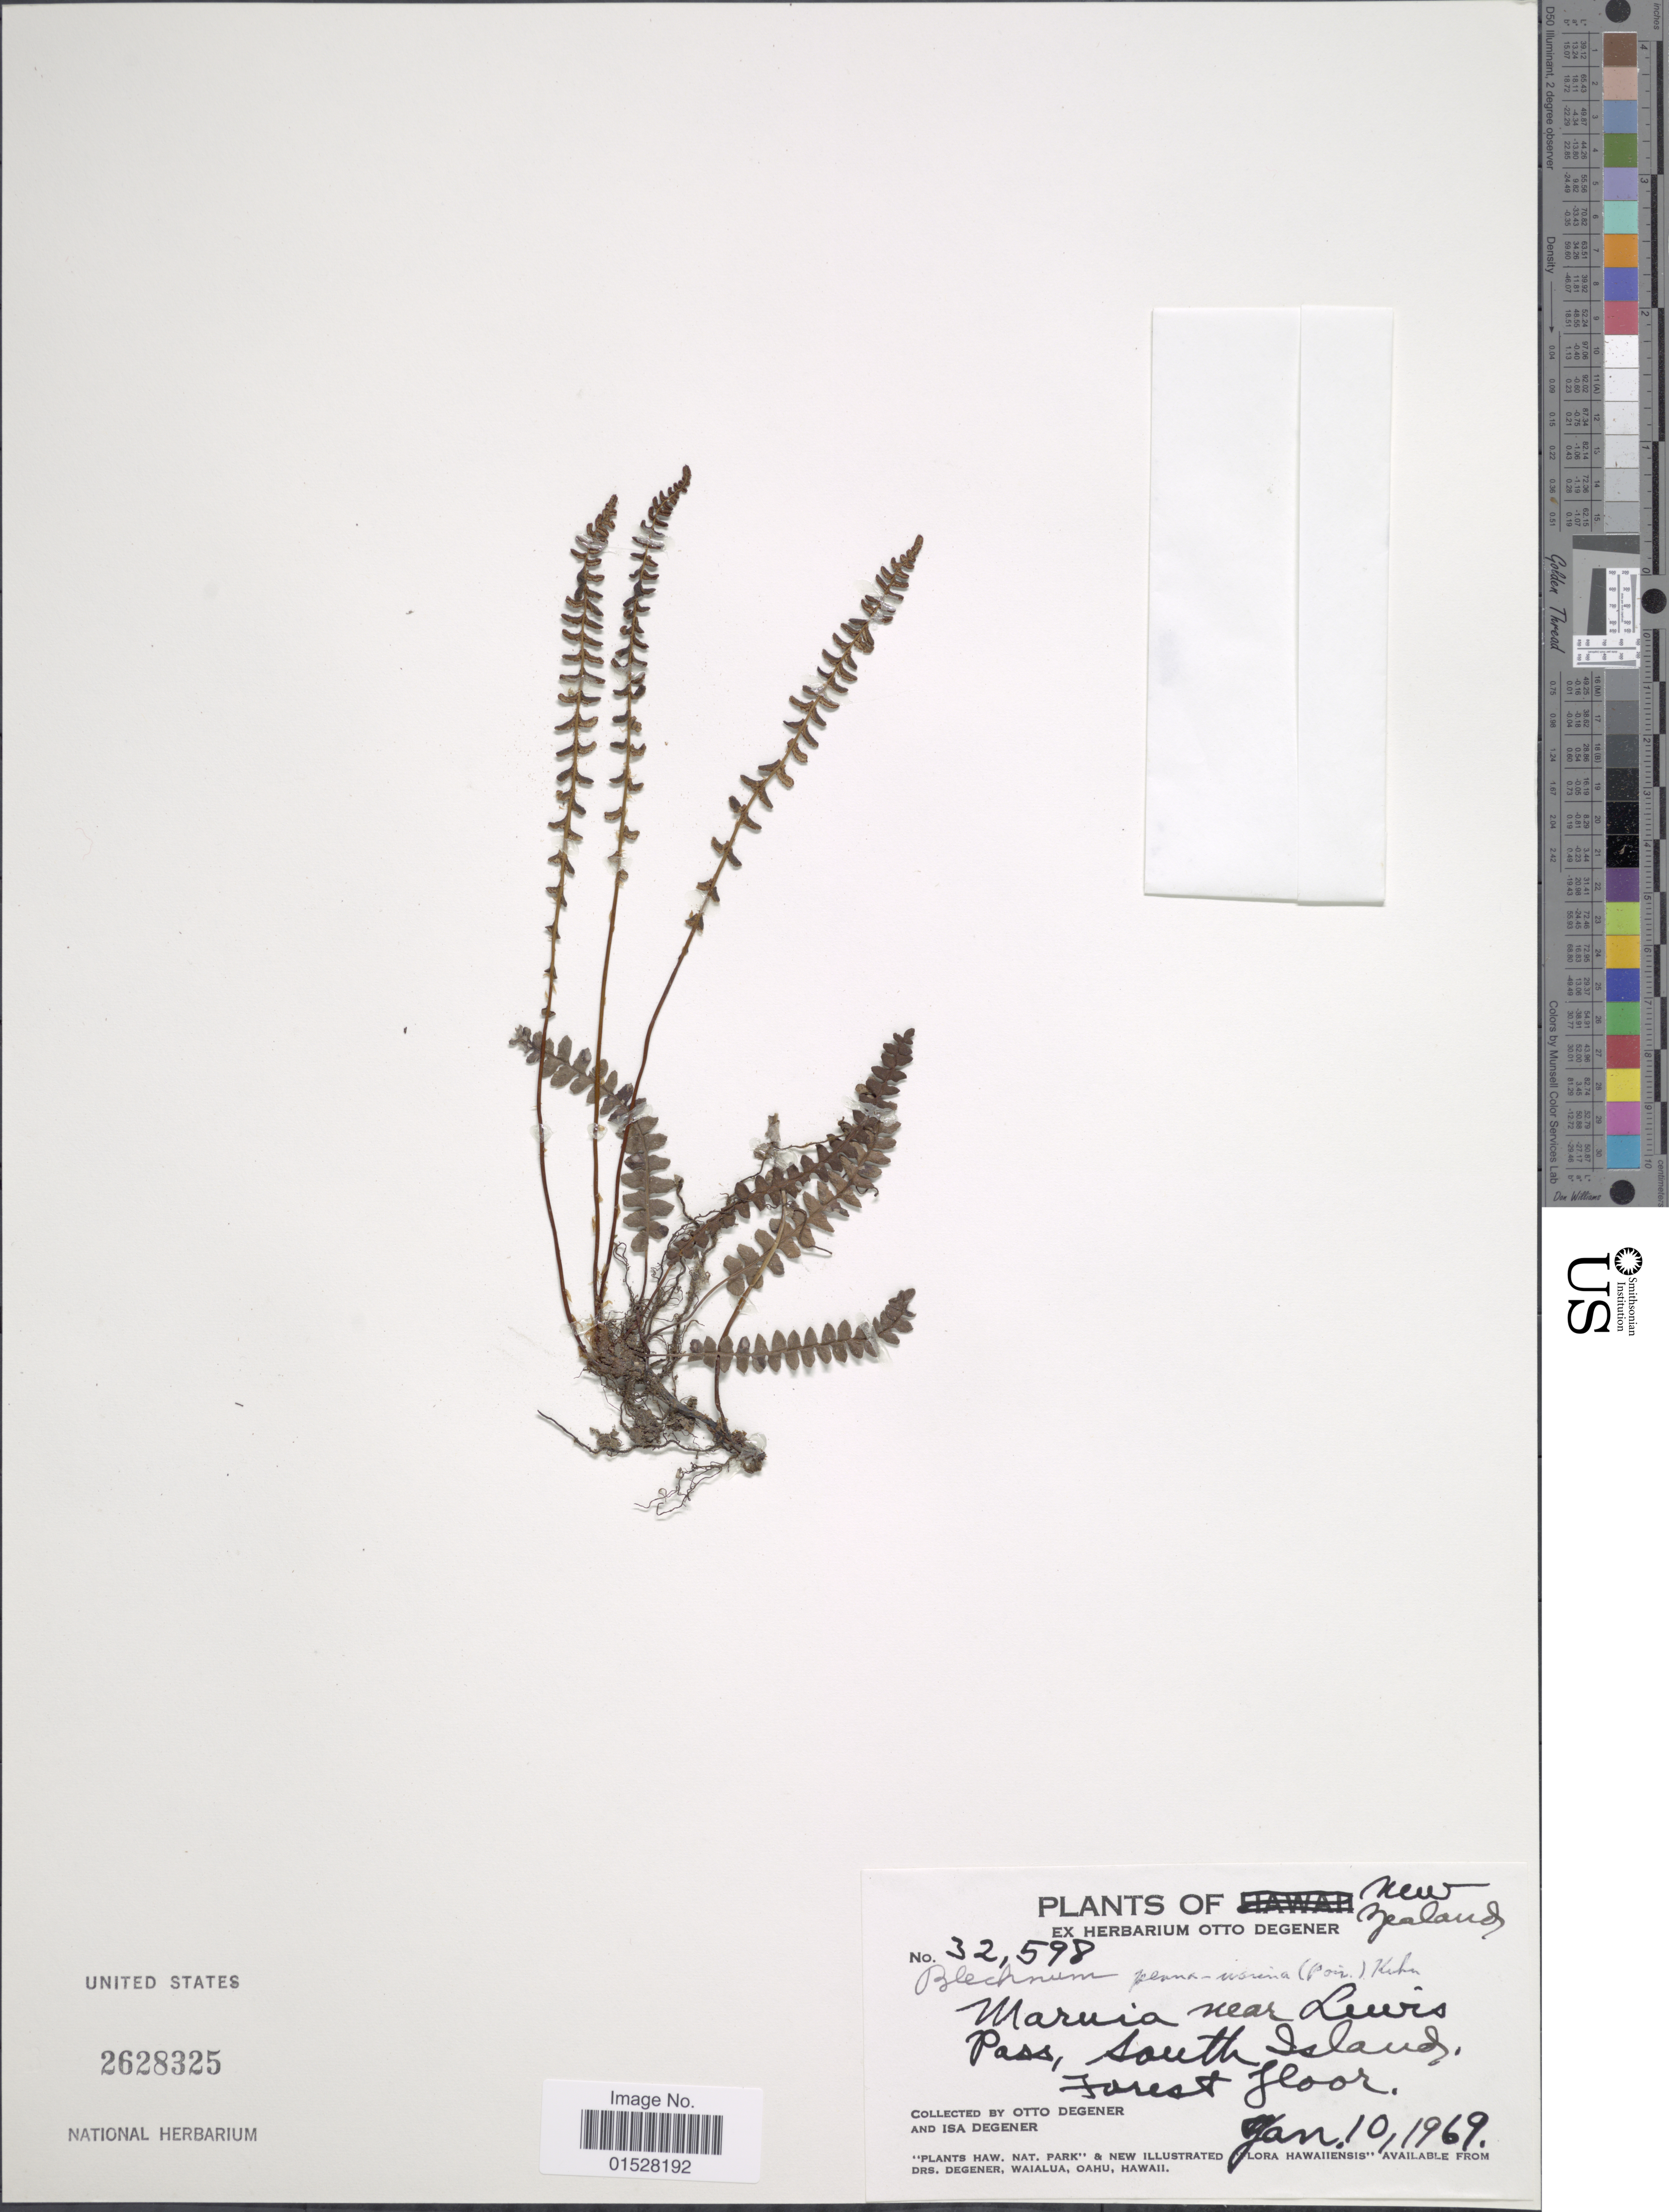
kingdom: Plantae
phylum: Tracheophyta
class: Polypodiopsida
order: Polypodiales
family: Blechnaceae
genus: Blechnum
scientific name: Blechnum penna-marina subsp. alpina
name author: T.C. Chambers & P. A. Farrant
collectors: O. Degener & I. Degener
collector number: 32598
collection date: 1969-01-10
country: New Zealand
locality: Maruia near Lewis Pass, south Island.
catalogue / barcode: US 2628325